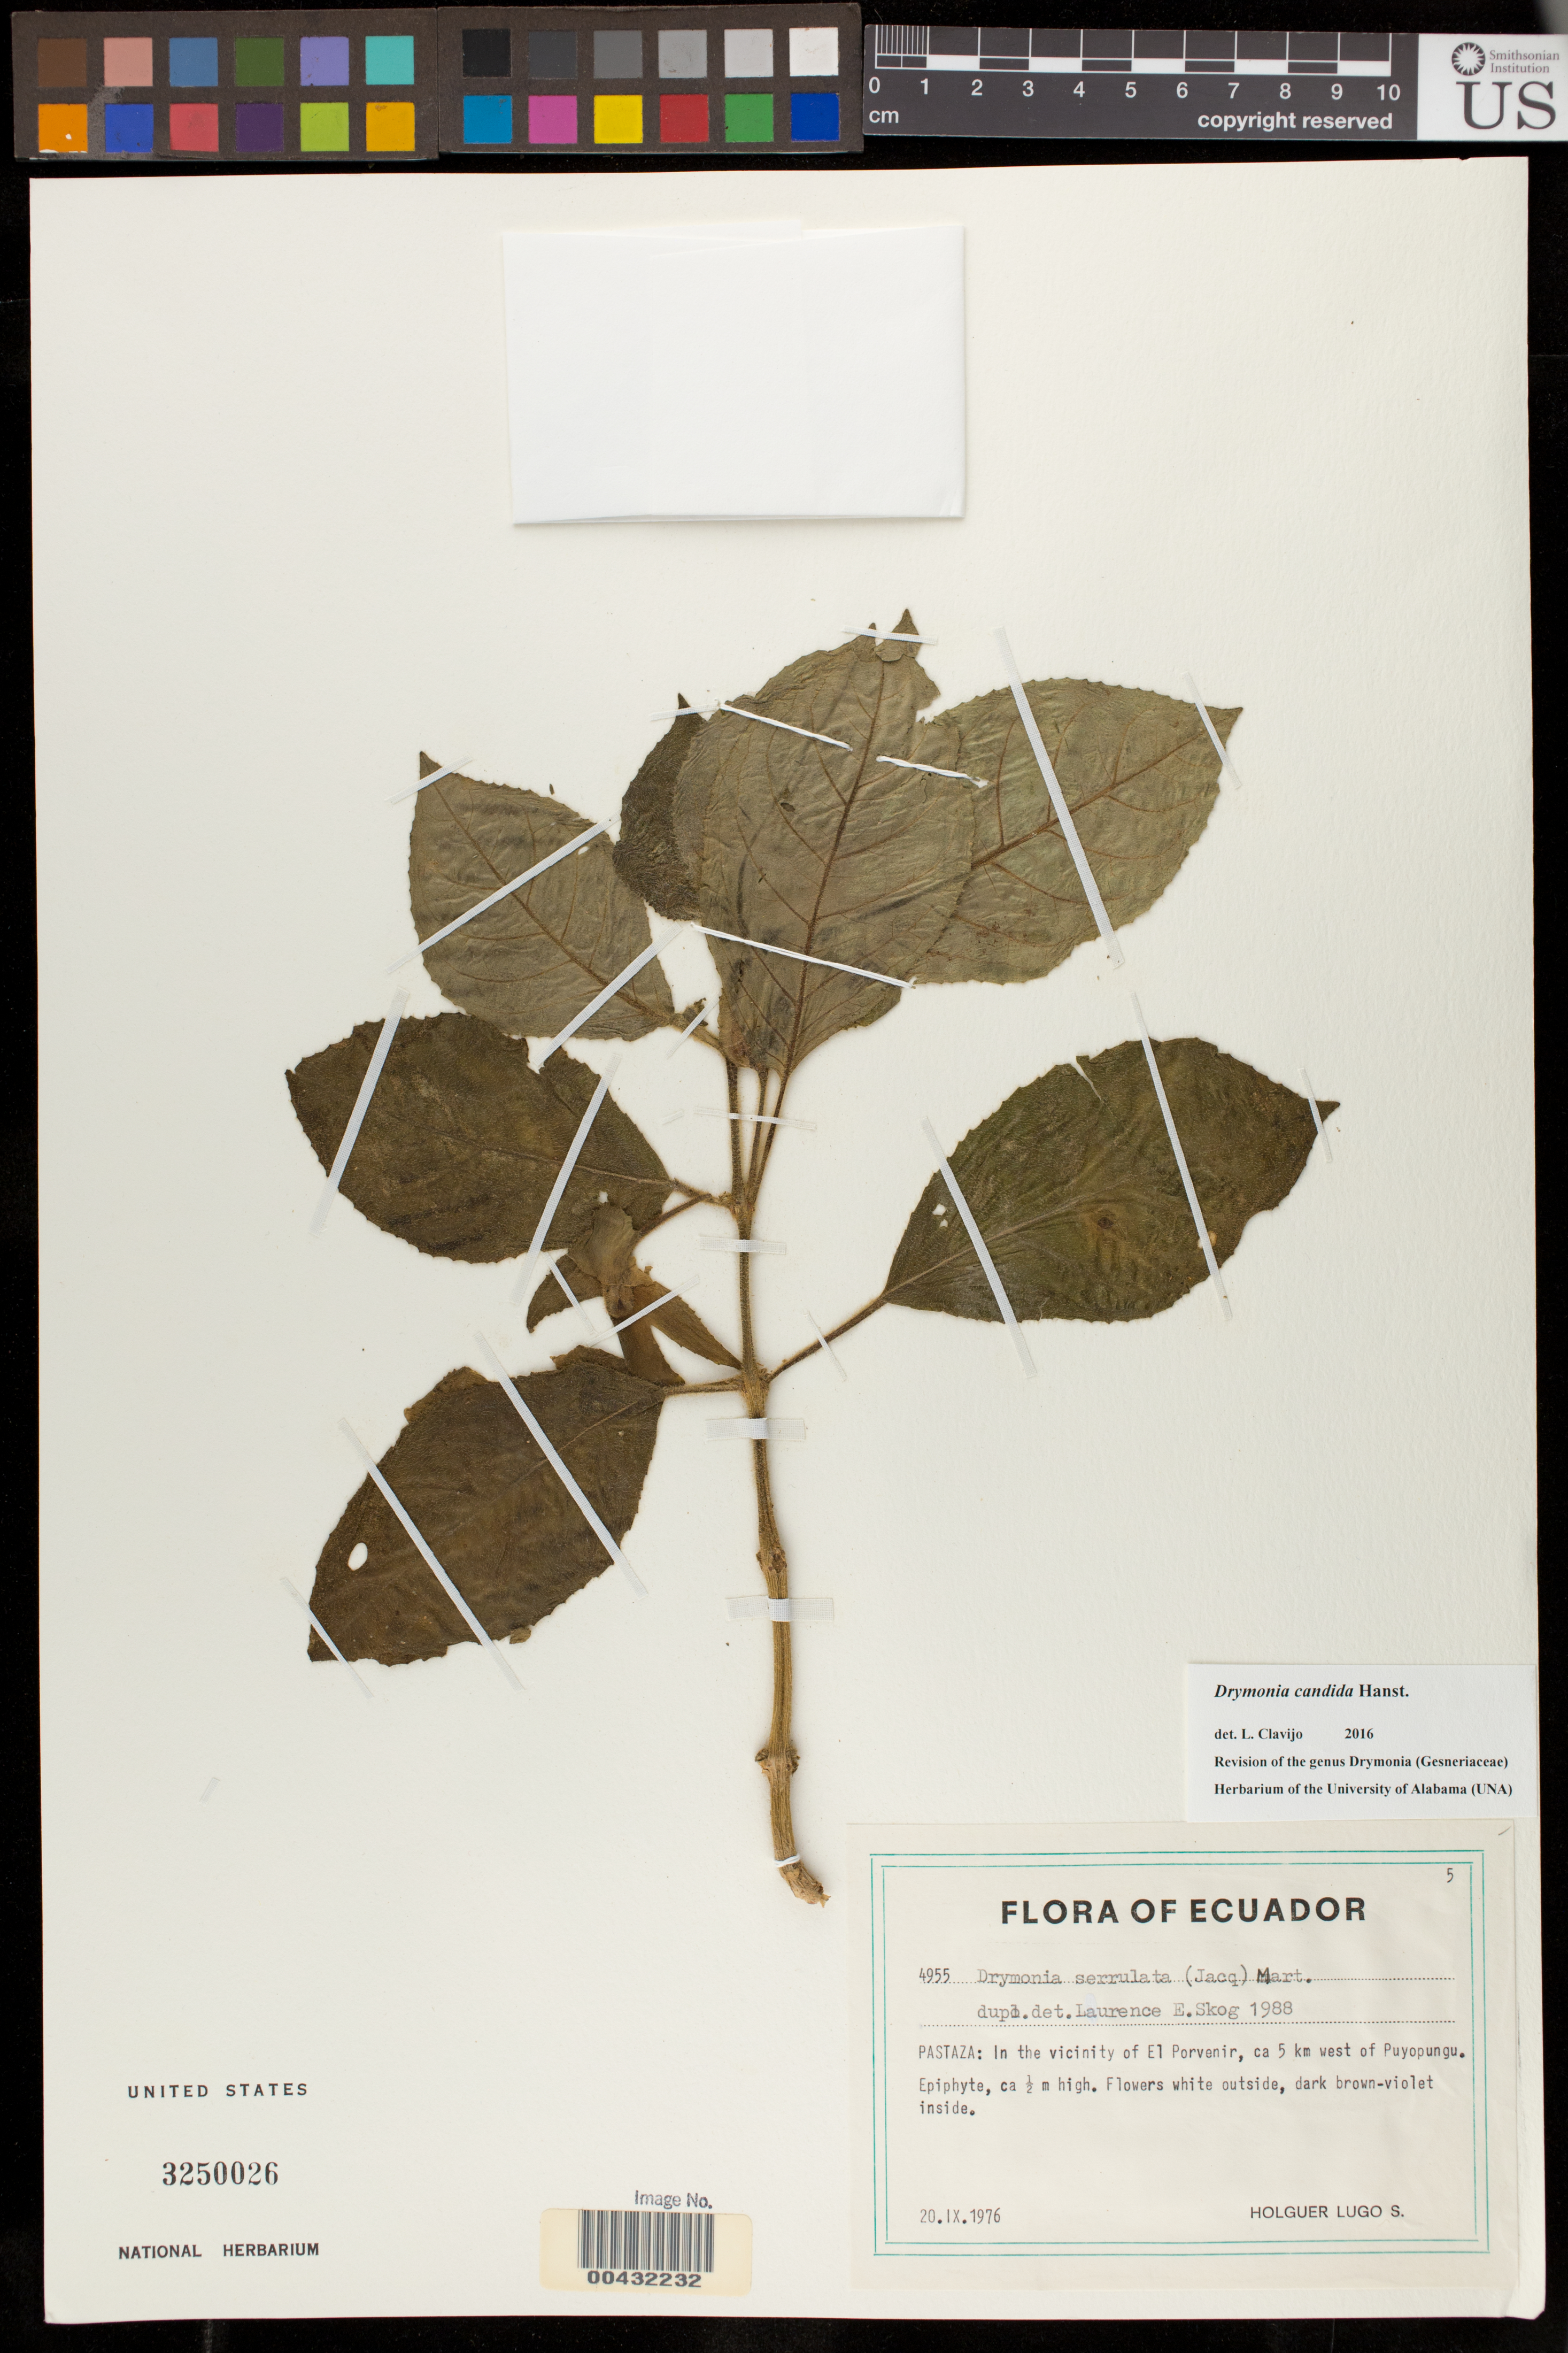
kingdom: Plantae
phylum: Tracheophyta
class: Magnoliopsida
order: Lamiales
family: Gesneriaceae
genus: Drymonia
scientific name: Drymonia candida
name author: Hanst.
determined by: Clavijo, L.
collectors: H. Lugo S.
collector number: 4955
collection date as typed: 20 Sep 1976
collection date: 1976-09-20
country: Ecuador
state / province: Pastaza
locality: El Porvenir, W of Poyopungu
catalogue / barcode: US 3250026